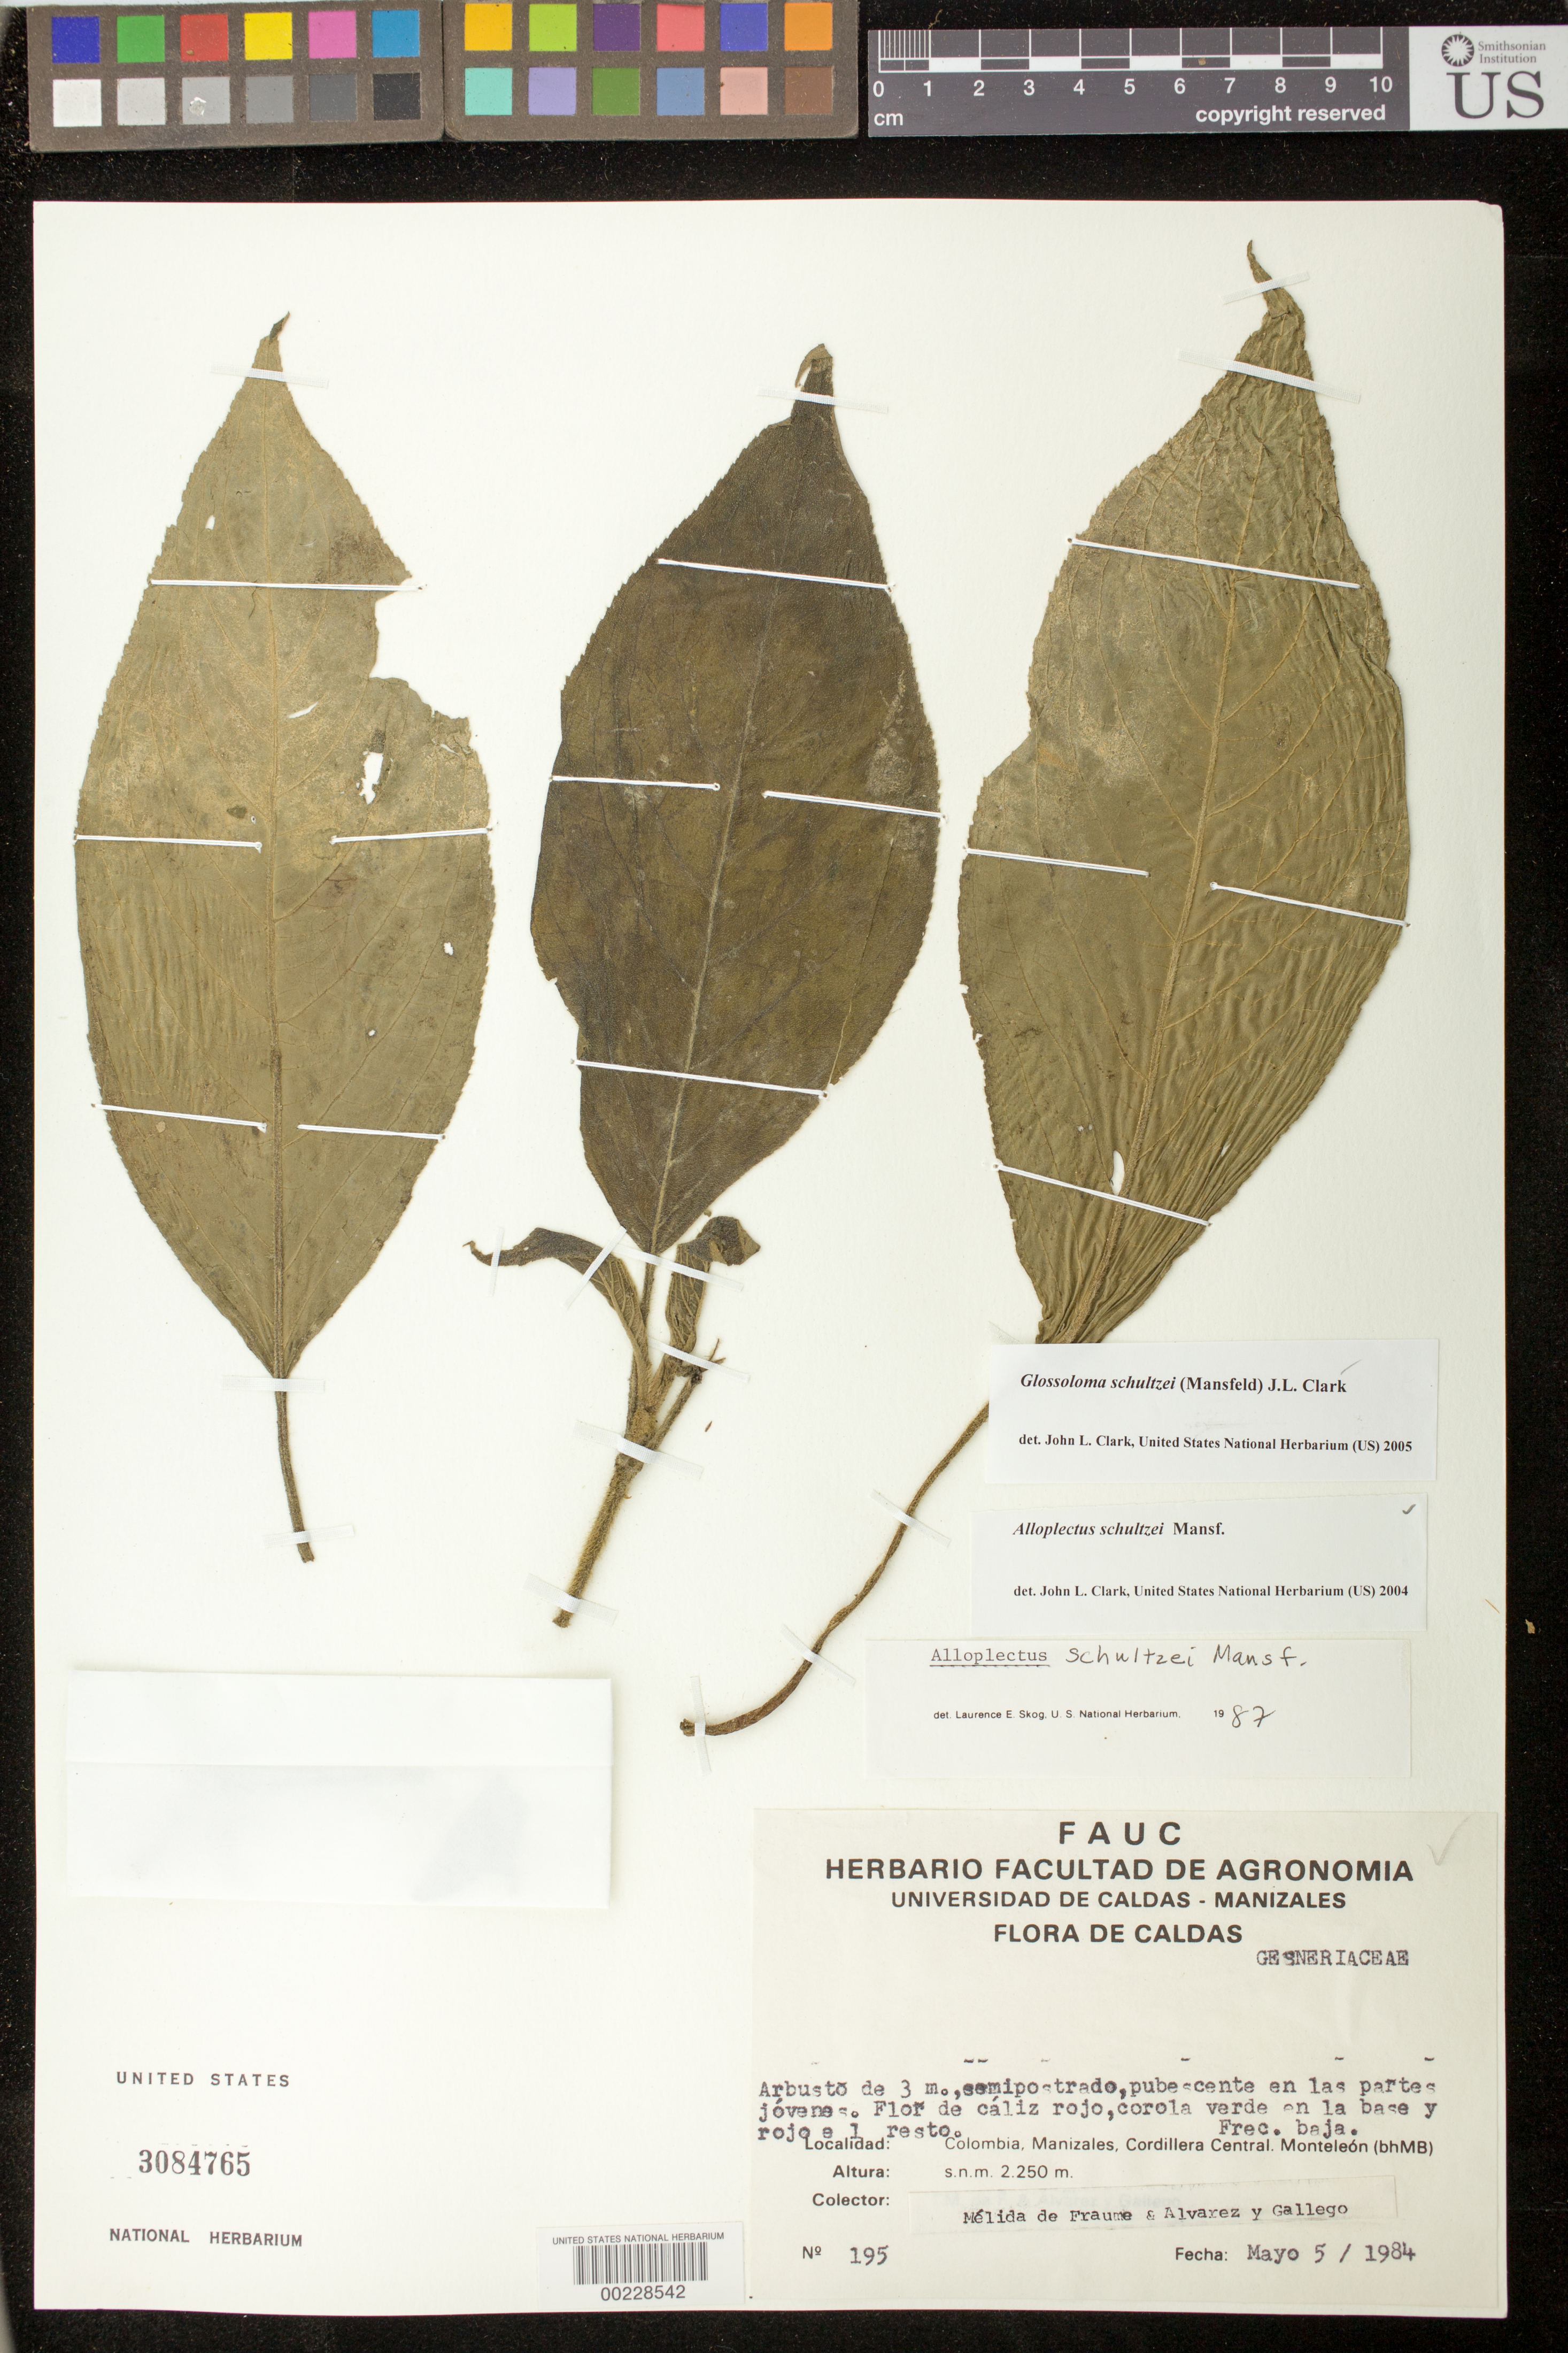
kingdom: Plantae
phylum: Tracheophyta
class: Magnoliopsida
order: Lamiales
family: Gesneriaceae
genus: Glossoloma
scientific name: Glossoloma schultzei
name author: (Mansf.) J.L. Clark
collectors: M. Fraume, -- Alvarez & -. Gallego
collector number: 195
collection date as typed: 05 May 1984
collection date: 1984-05-05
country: Colombia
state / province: Caldas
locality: Manizales, Cordillera Central, Monteleón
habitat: bhMB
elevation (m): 2250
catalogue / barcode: US 3084765